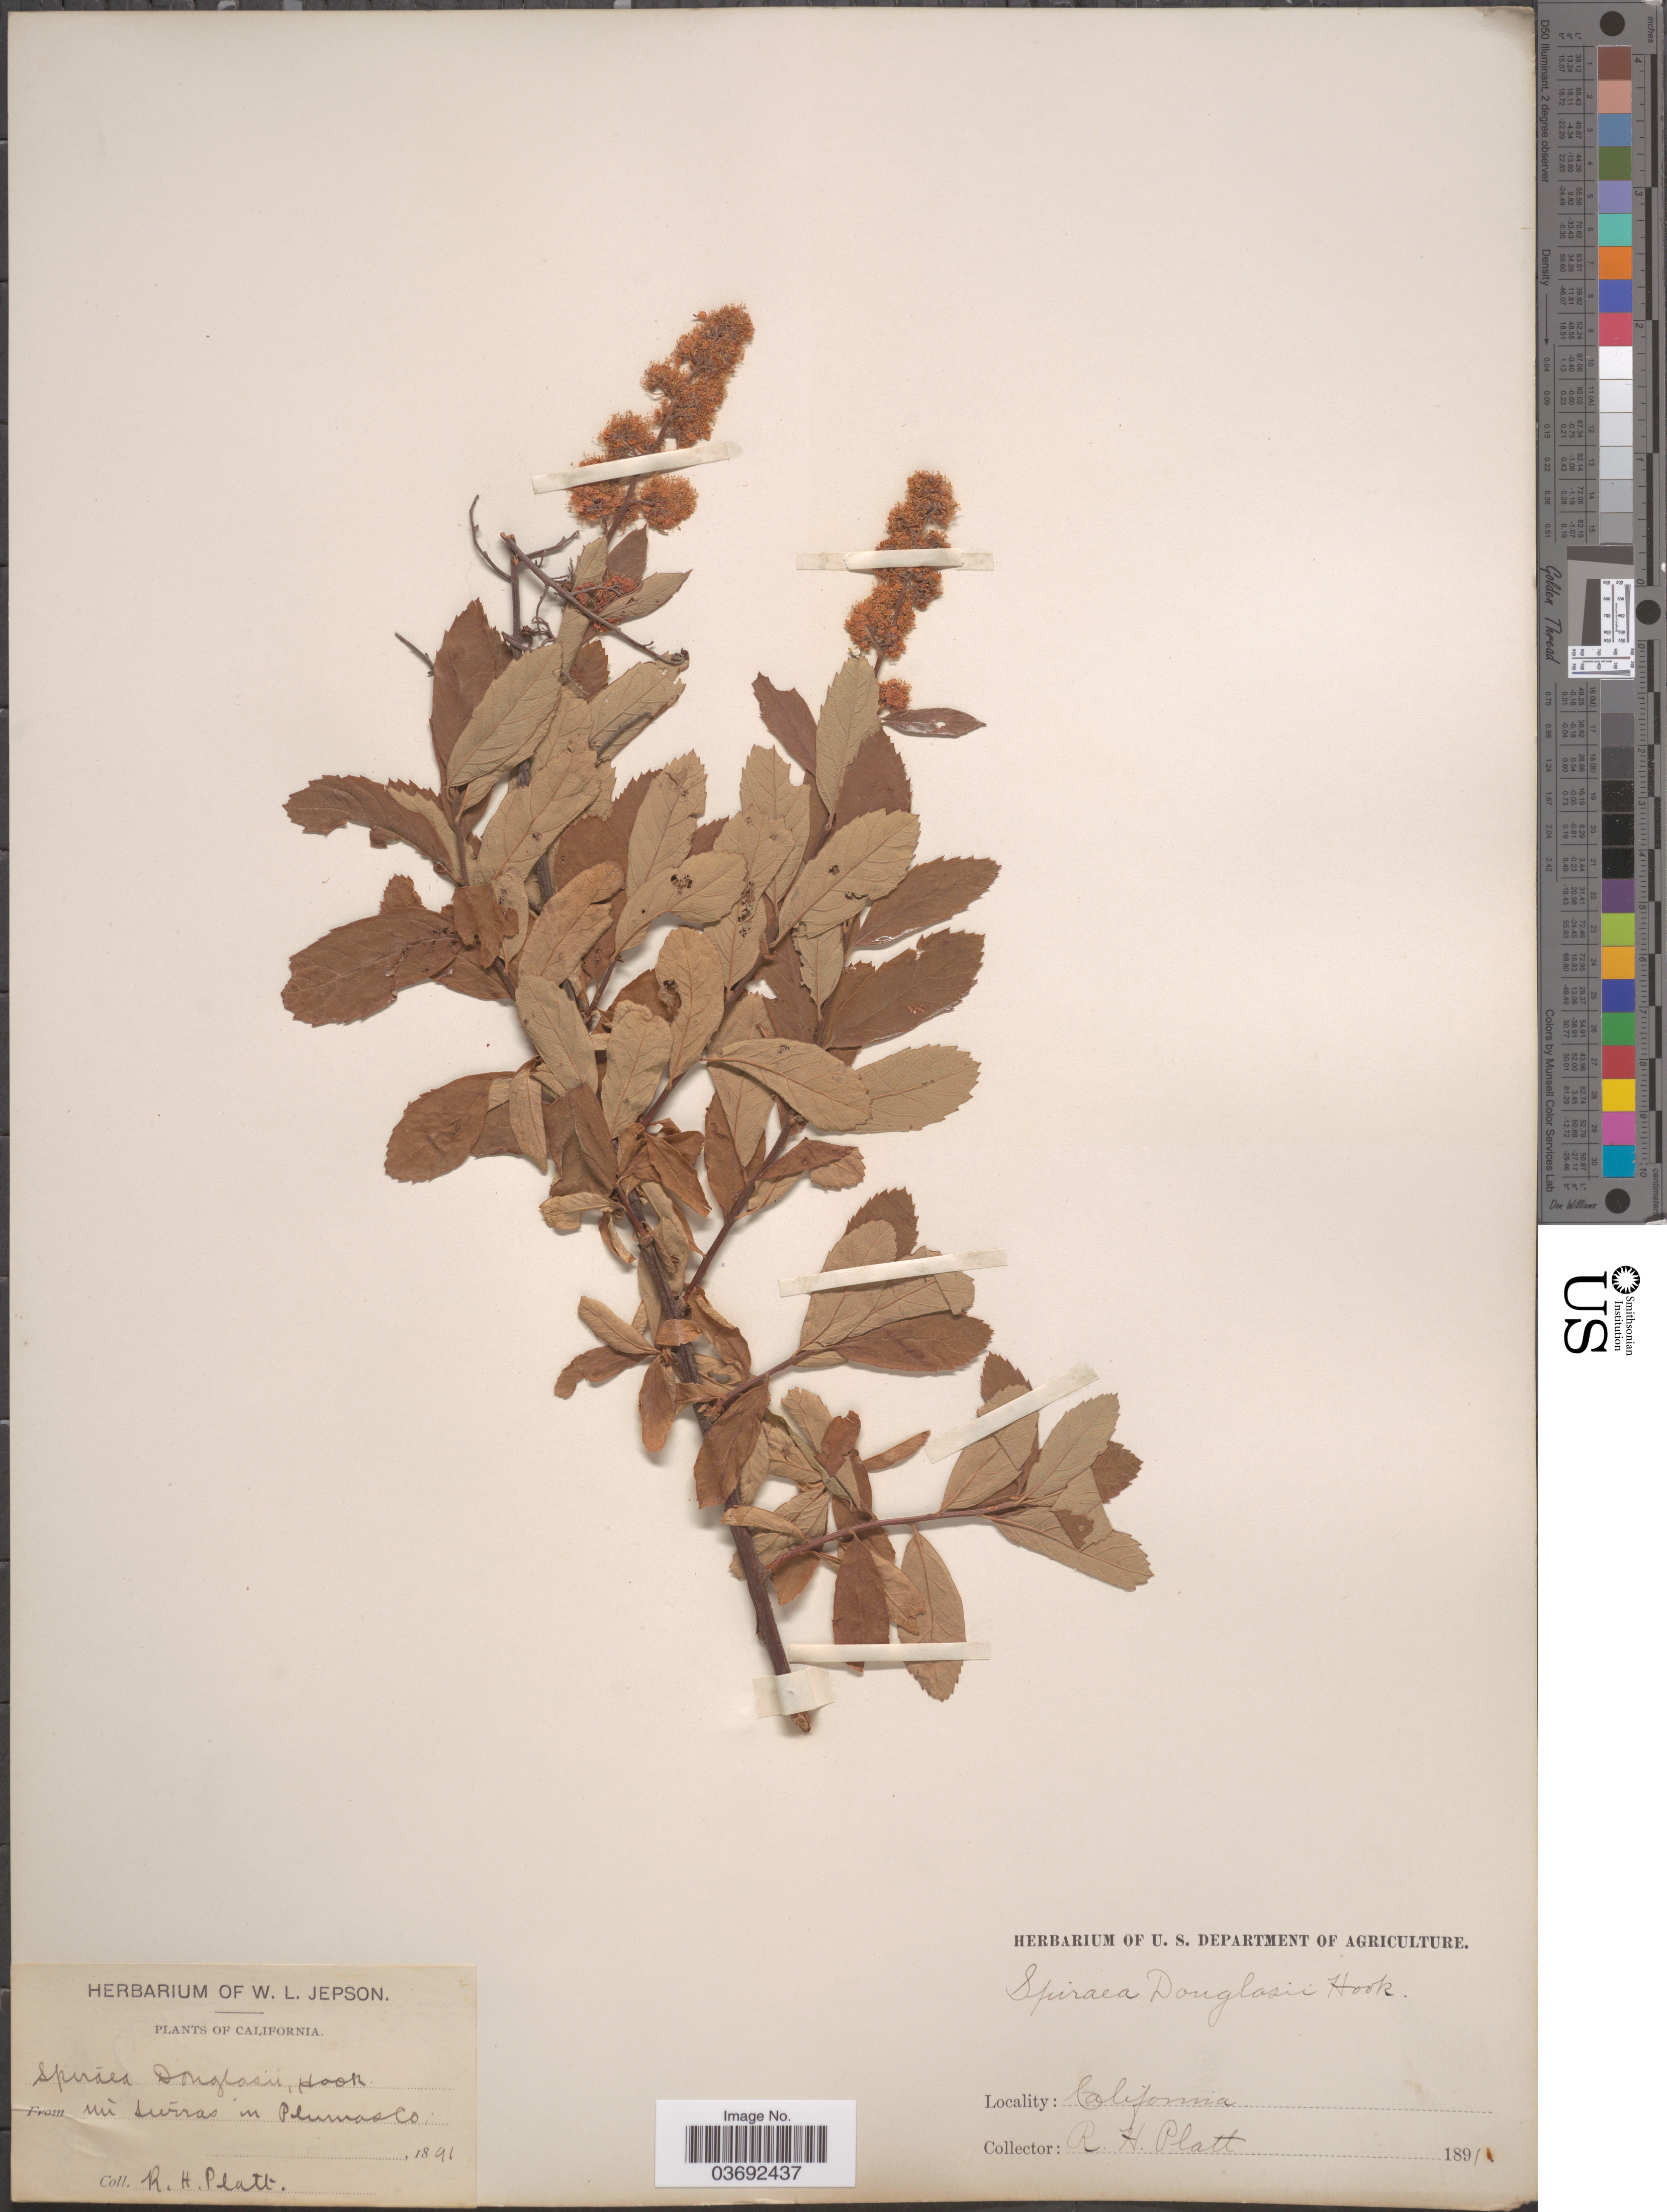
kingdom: Plantae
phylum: Tracheophyta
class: Magnoliopsida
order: Rosales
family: Rosaceae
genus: Spiraea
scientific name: Spiraea douglasii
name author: Hook.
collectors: R. Platt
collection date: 1891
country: United States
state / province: California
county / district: Plumas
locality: In Sierras in Plumas Co.